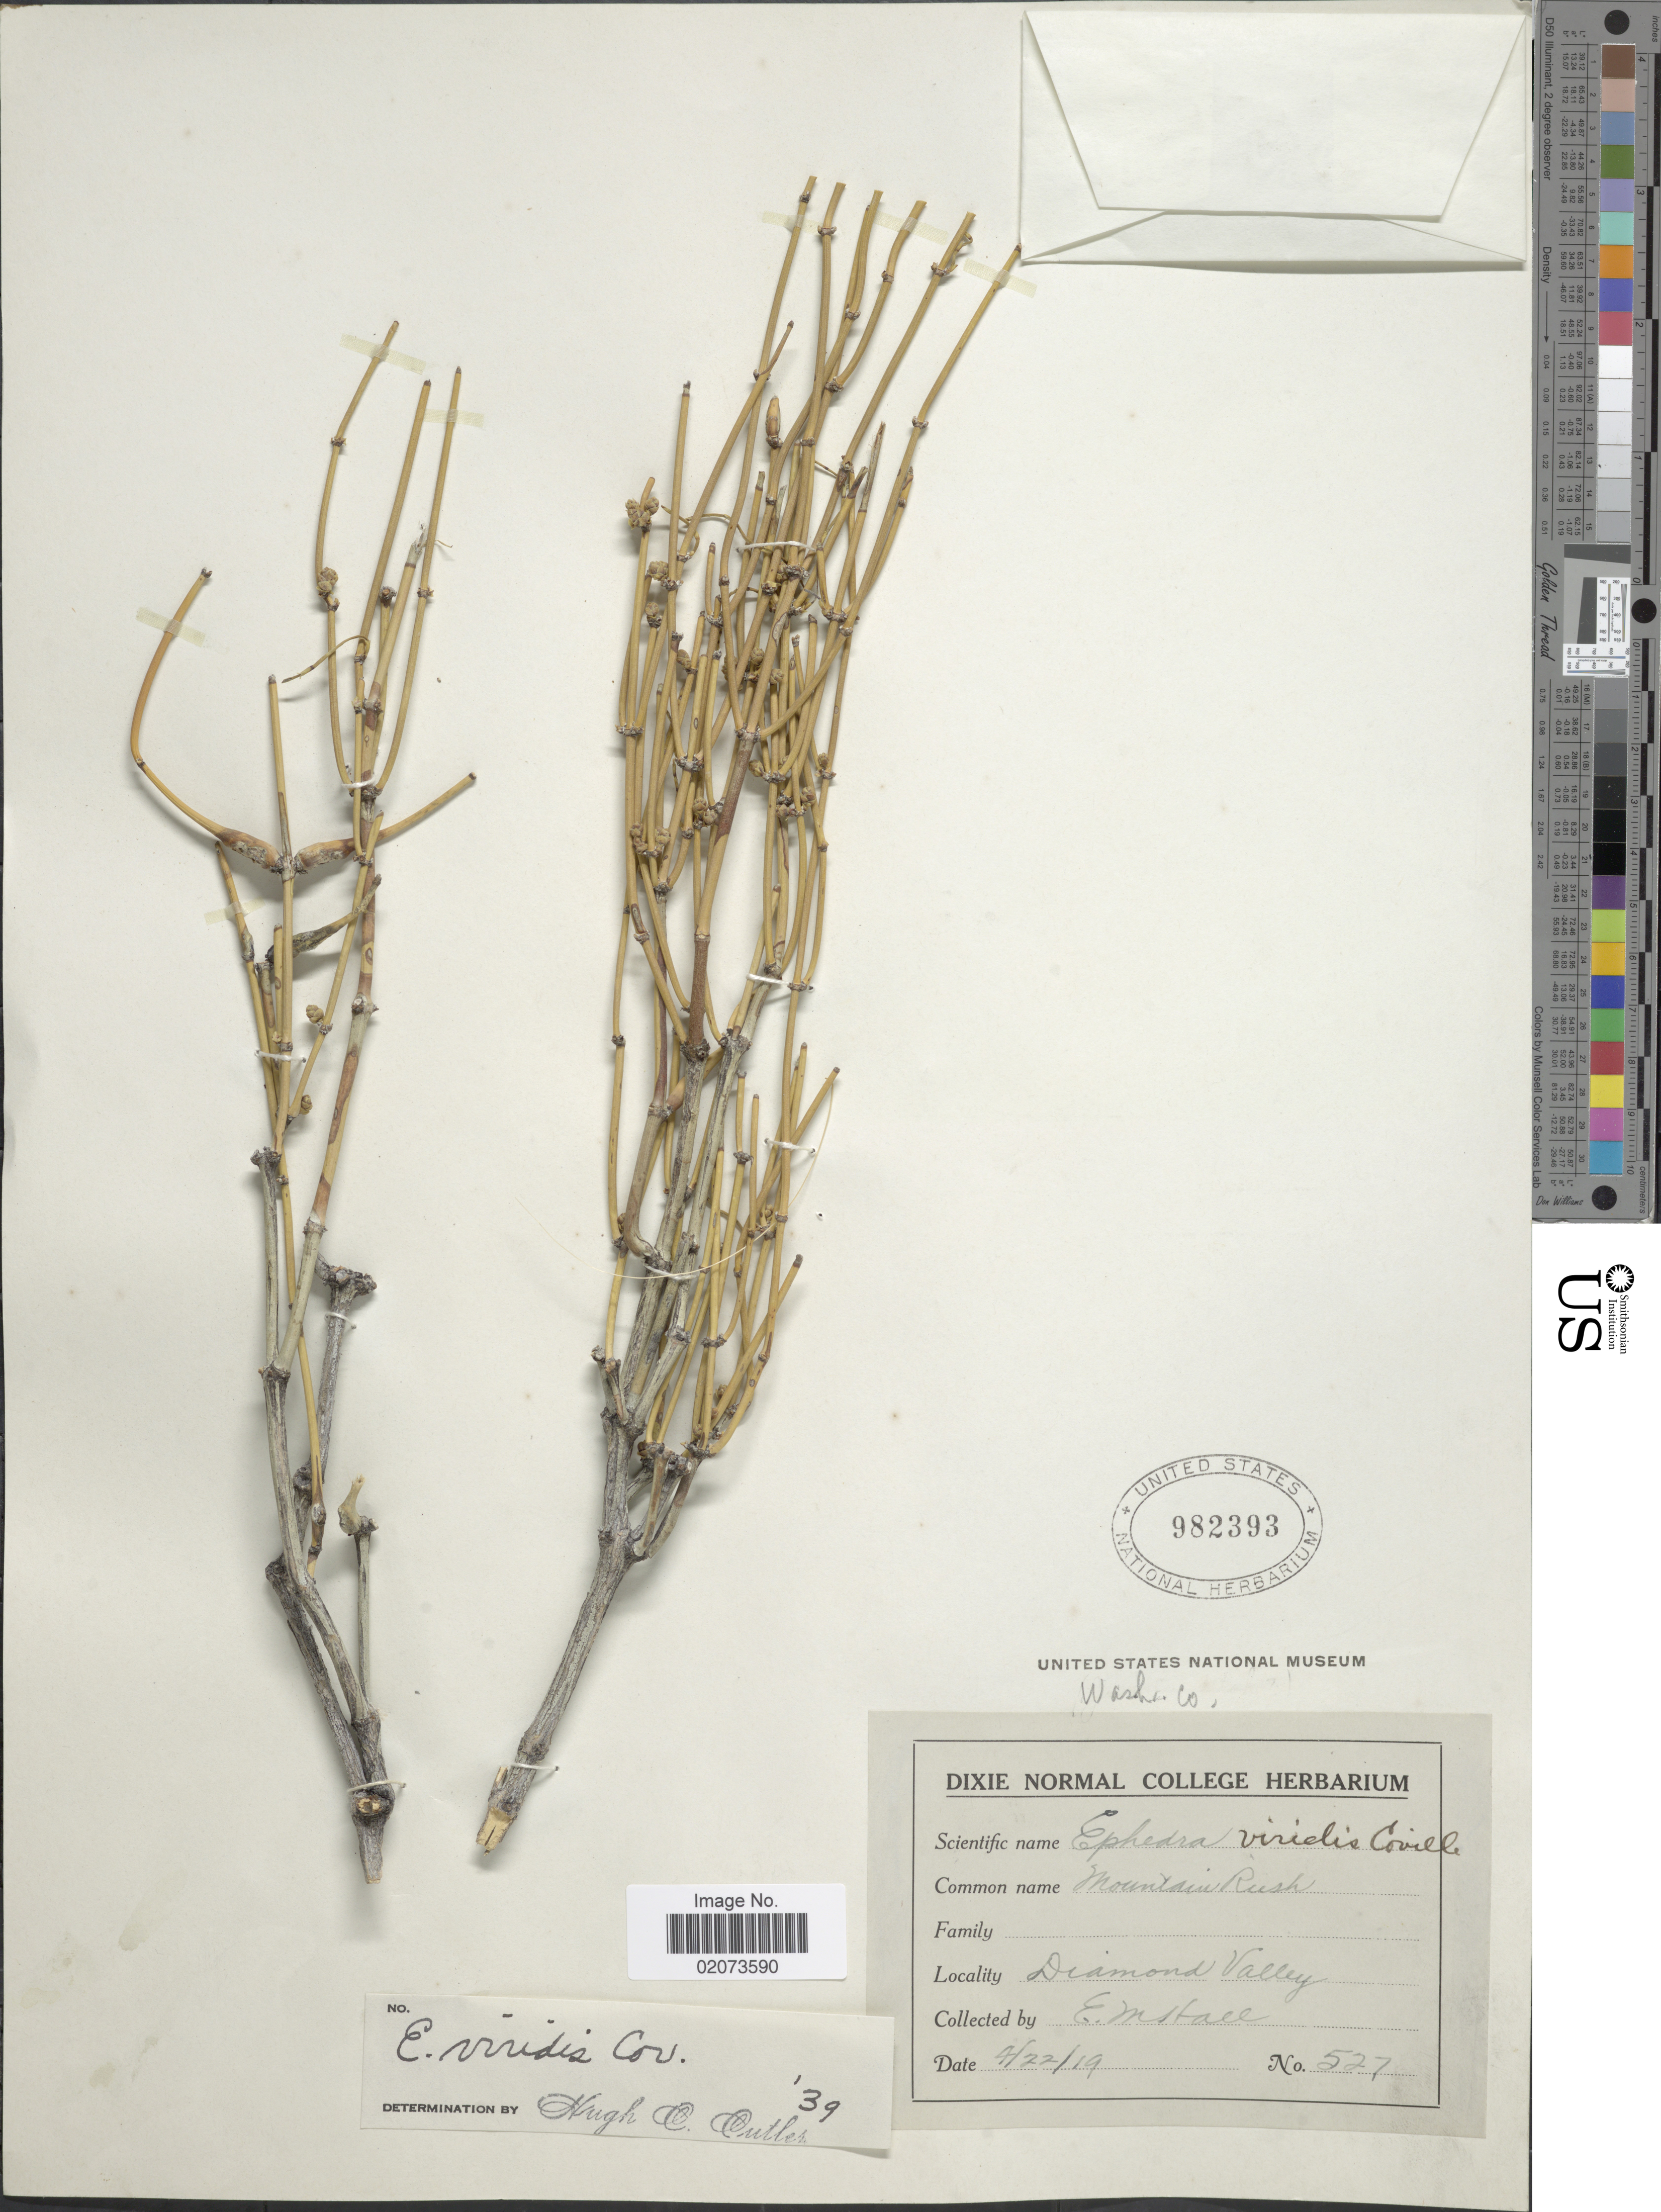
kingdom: Plantae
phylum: Tracheophyta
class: Gnetopsida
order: Ephedrales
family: Ephedraceae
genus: Ephedra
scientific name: Ephedra viridis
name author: Coville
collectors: E. Hall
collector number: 527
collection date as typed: Transcribed d/m/y: 22/4/19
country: United States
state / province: Utah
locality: Diamond Valley, Wash. Co.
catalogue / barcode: US 982393